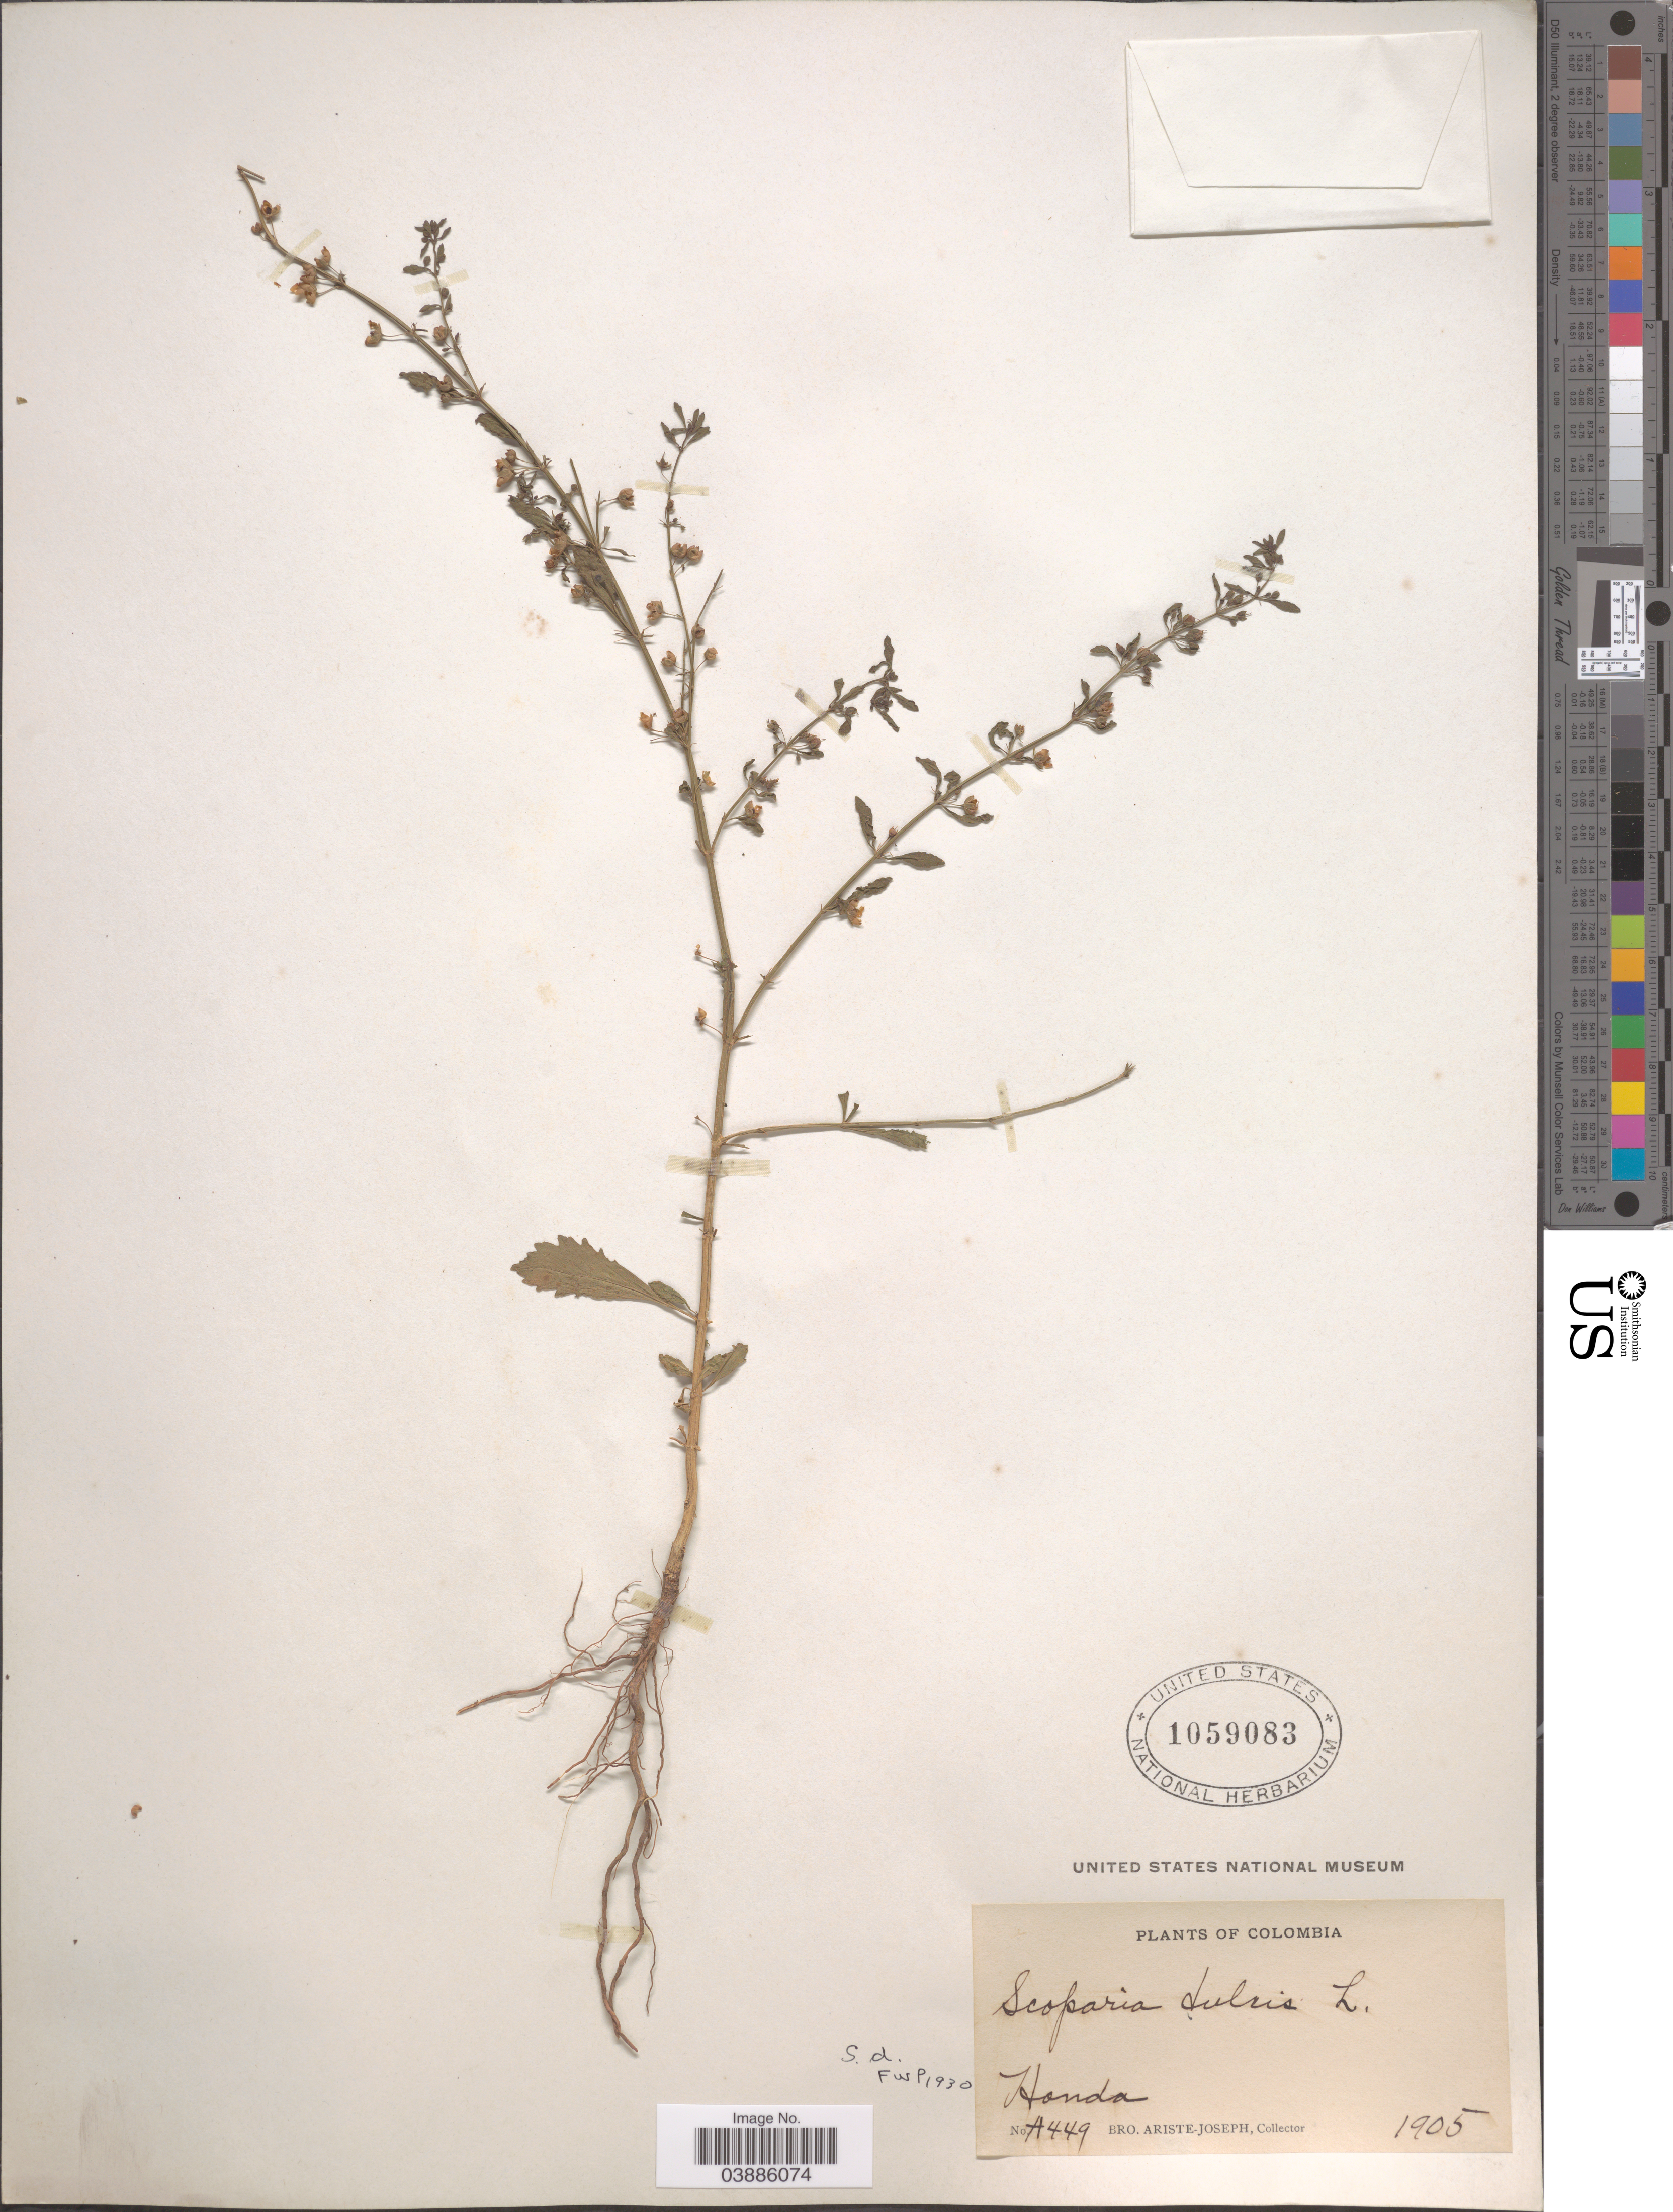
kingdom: Plantae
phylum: Tracheophyta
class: Magnoliopsida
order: Lamiales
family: Plantaginaceae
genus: Scoparia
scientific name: Scoparia dulcis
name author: L.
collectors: Bro. Ariste-Joseph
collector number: A449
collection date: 1905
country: Colombia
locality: Honda.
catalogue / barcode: US 1059083